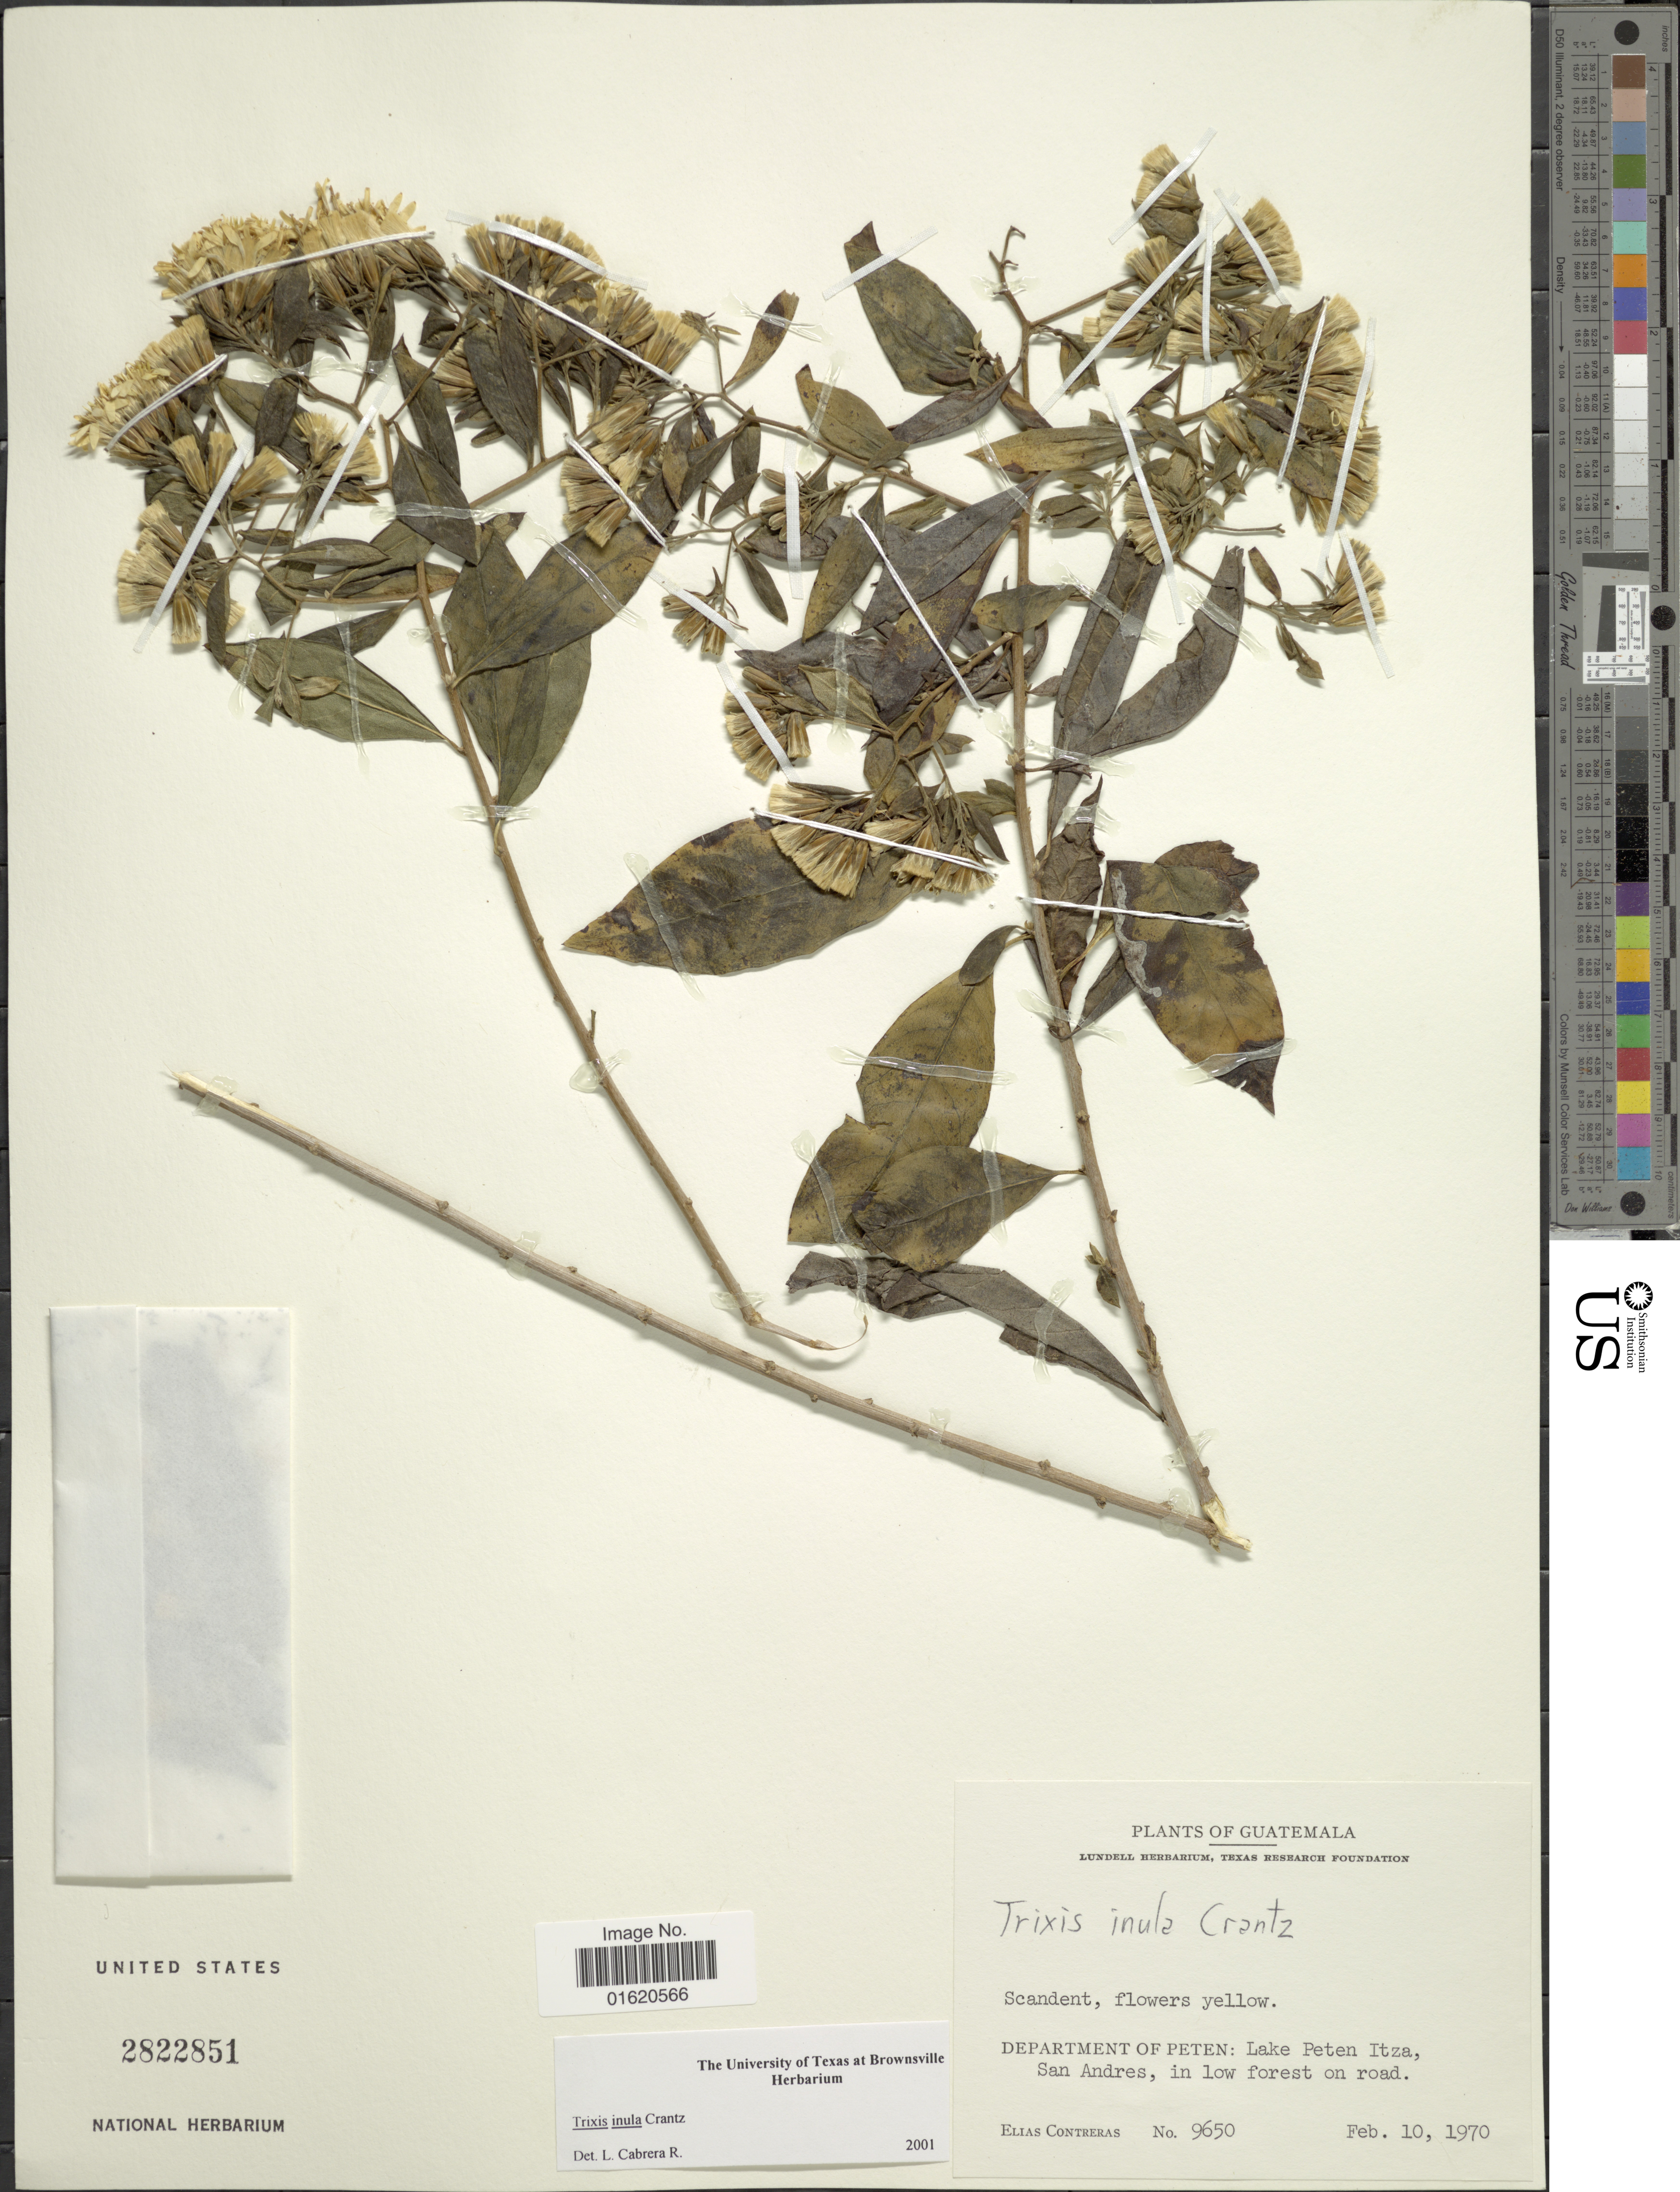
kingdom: Plantae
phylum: Tracheophyta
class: Magnoliopsida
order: Asterales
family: Asteraceae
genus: Trixis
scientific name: Trixis inula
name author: Crantz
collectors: E. Contreras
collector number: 9650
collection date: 1970-02-10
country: Guatemala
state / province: El Petén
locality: Department of Peten: Lake Peten Itza, San Andres, in low forest on road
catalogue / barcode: US 2822851